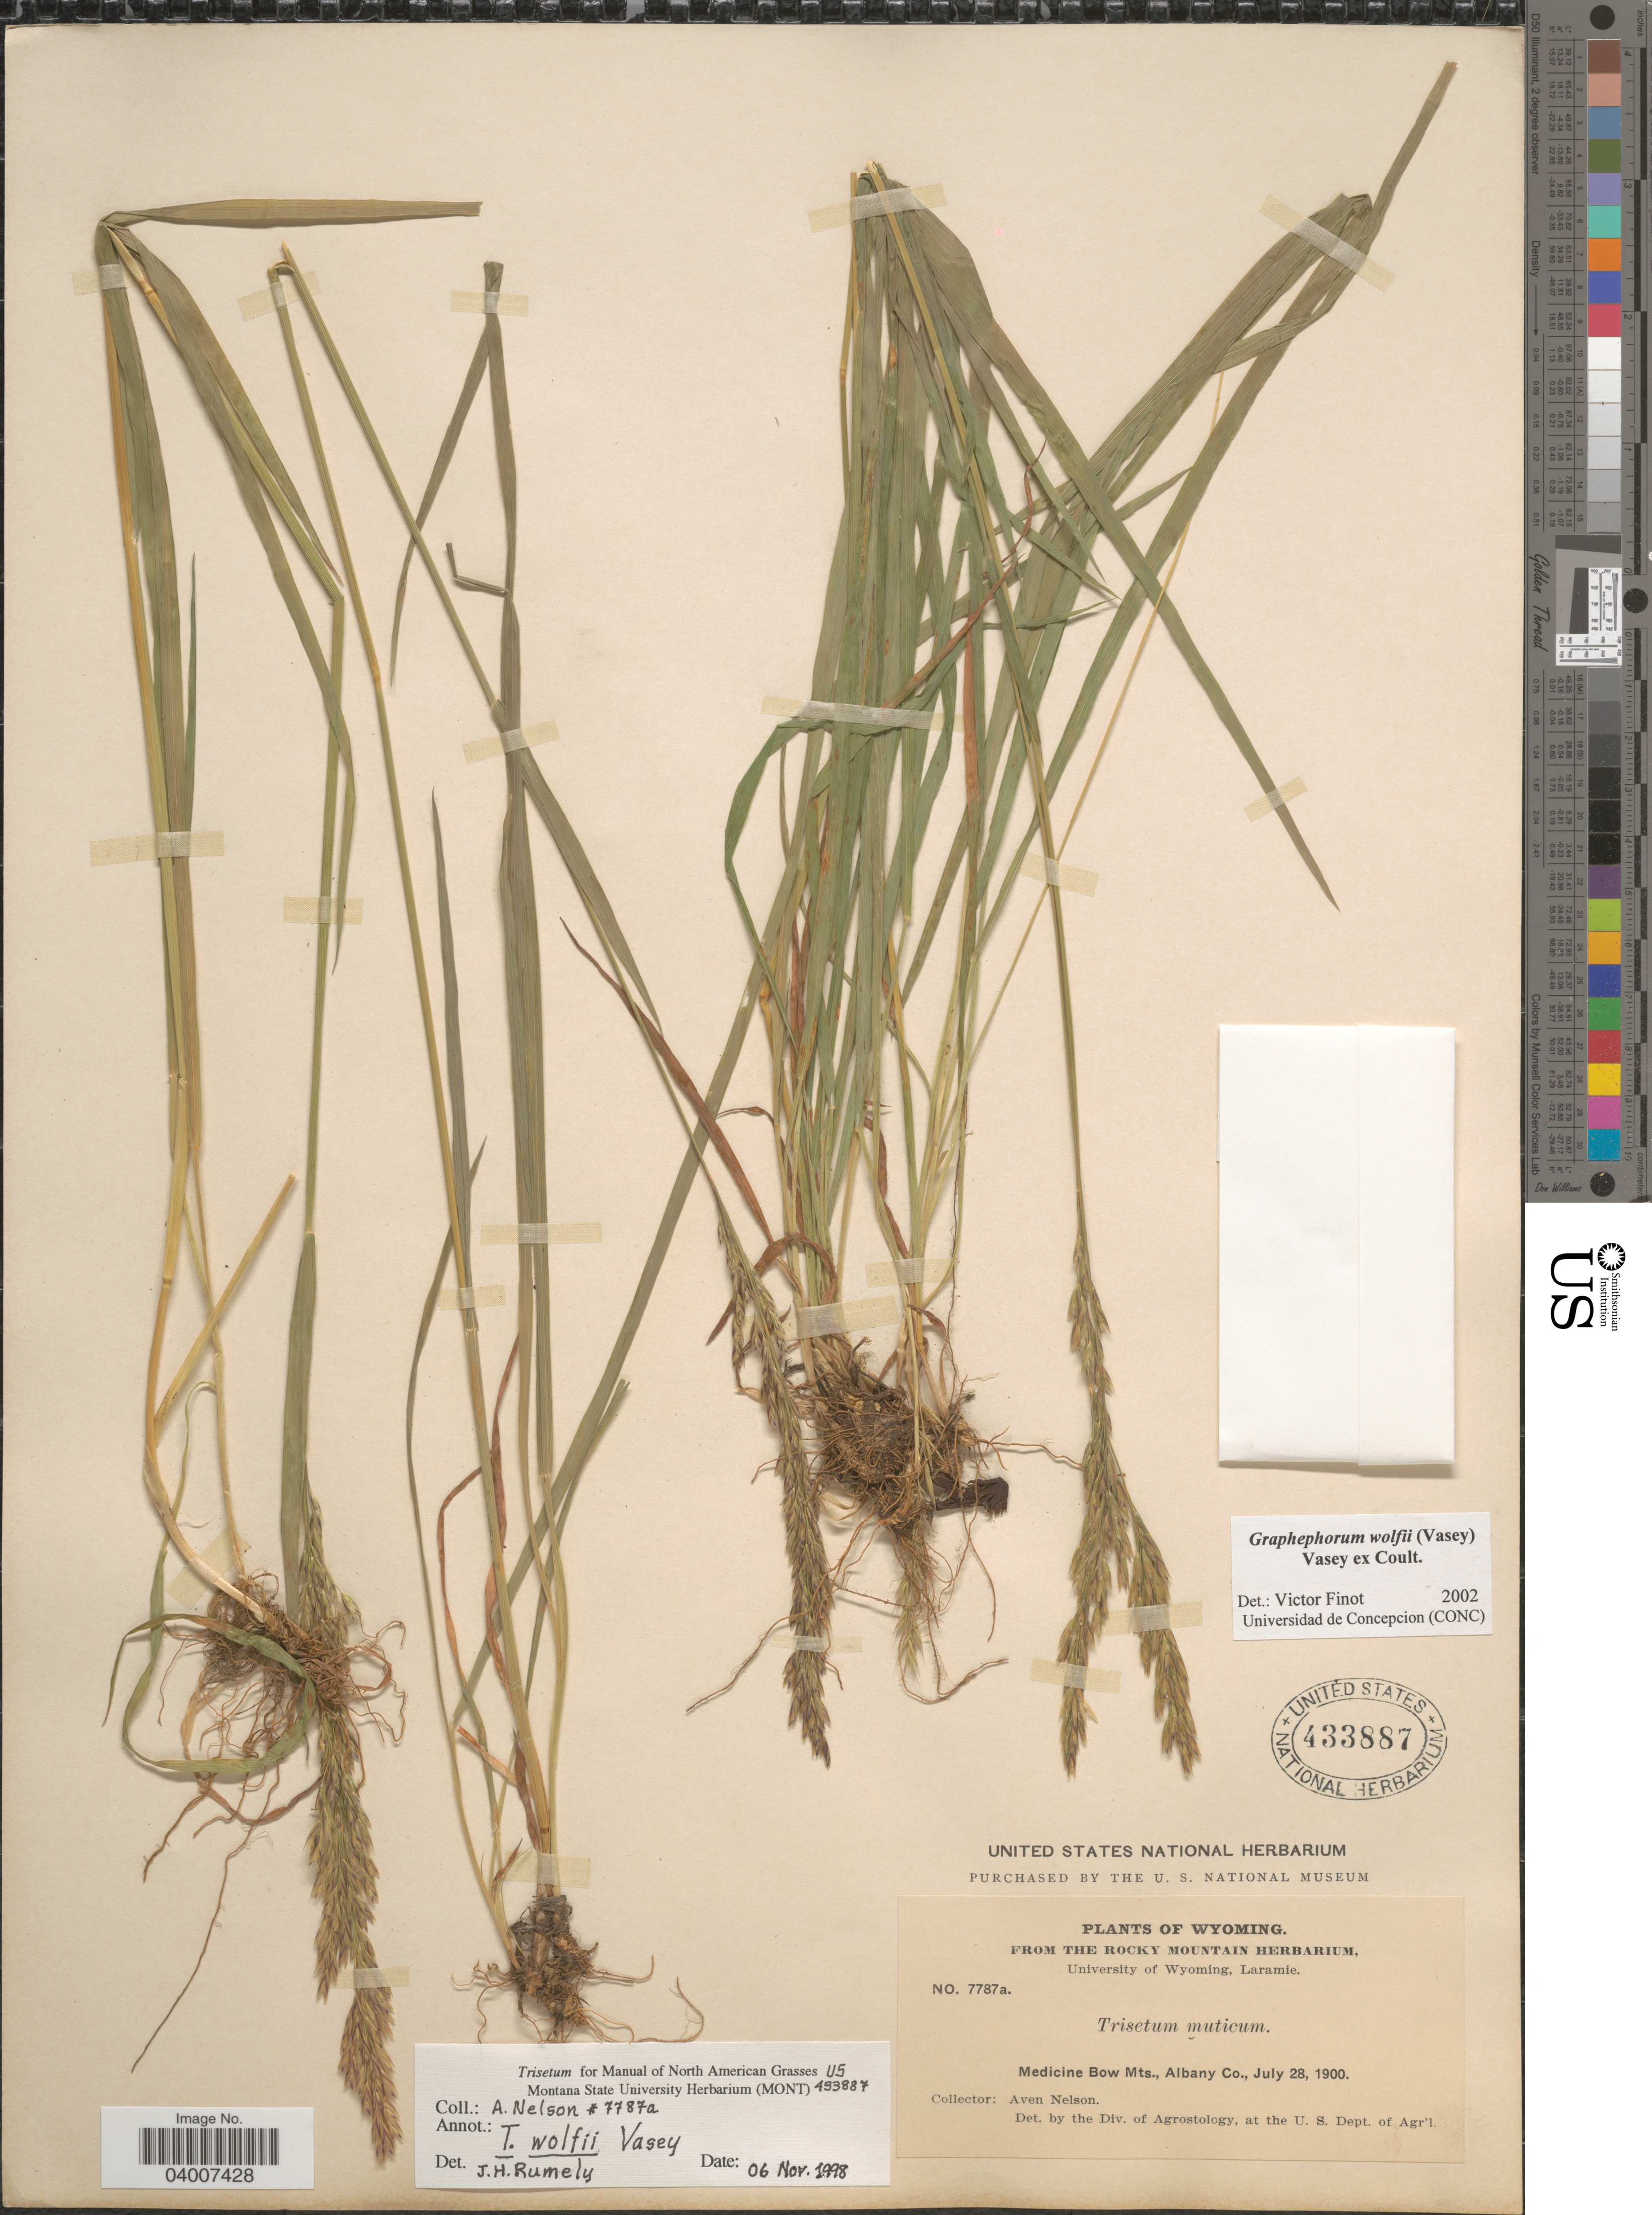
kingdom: Plantae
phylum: Tracheophyta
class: Liliopsida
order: Poales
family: Poaceae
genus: Graphephorum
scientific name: Graphephorum wolfii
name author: (E. Fourn.) Vasey ex Coult.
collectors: A. Nelson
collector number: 7787a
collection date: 1900-07-28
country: United States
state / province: Wyoming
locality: Medicine Bow Mts., Albany Co.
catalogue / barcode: US 433887